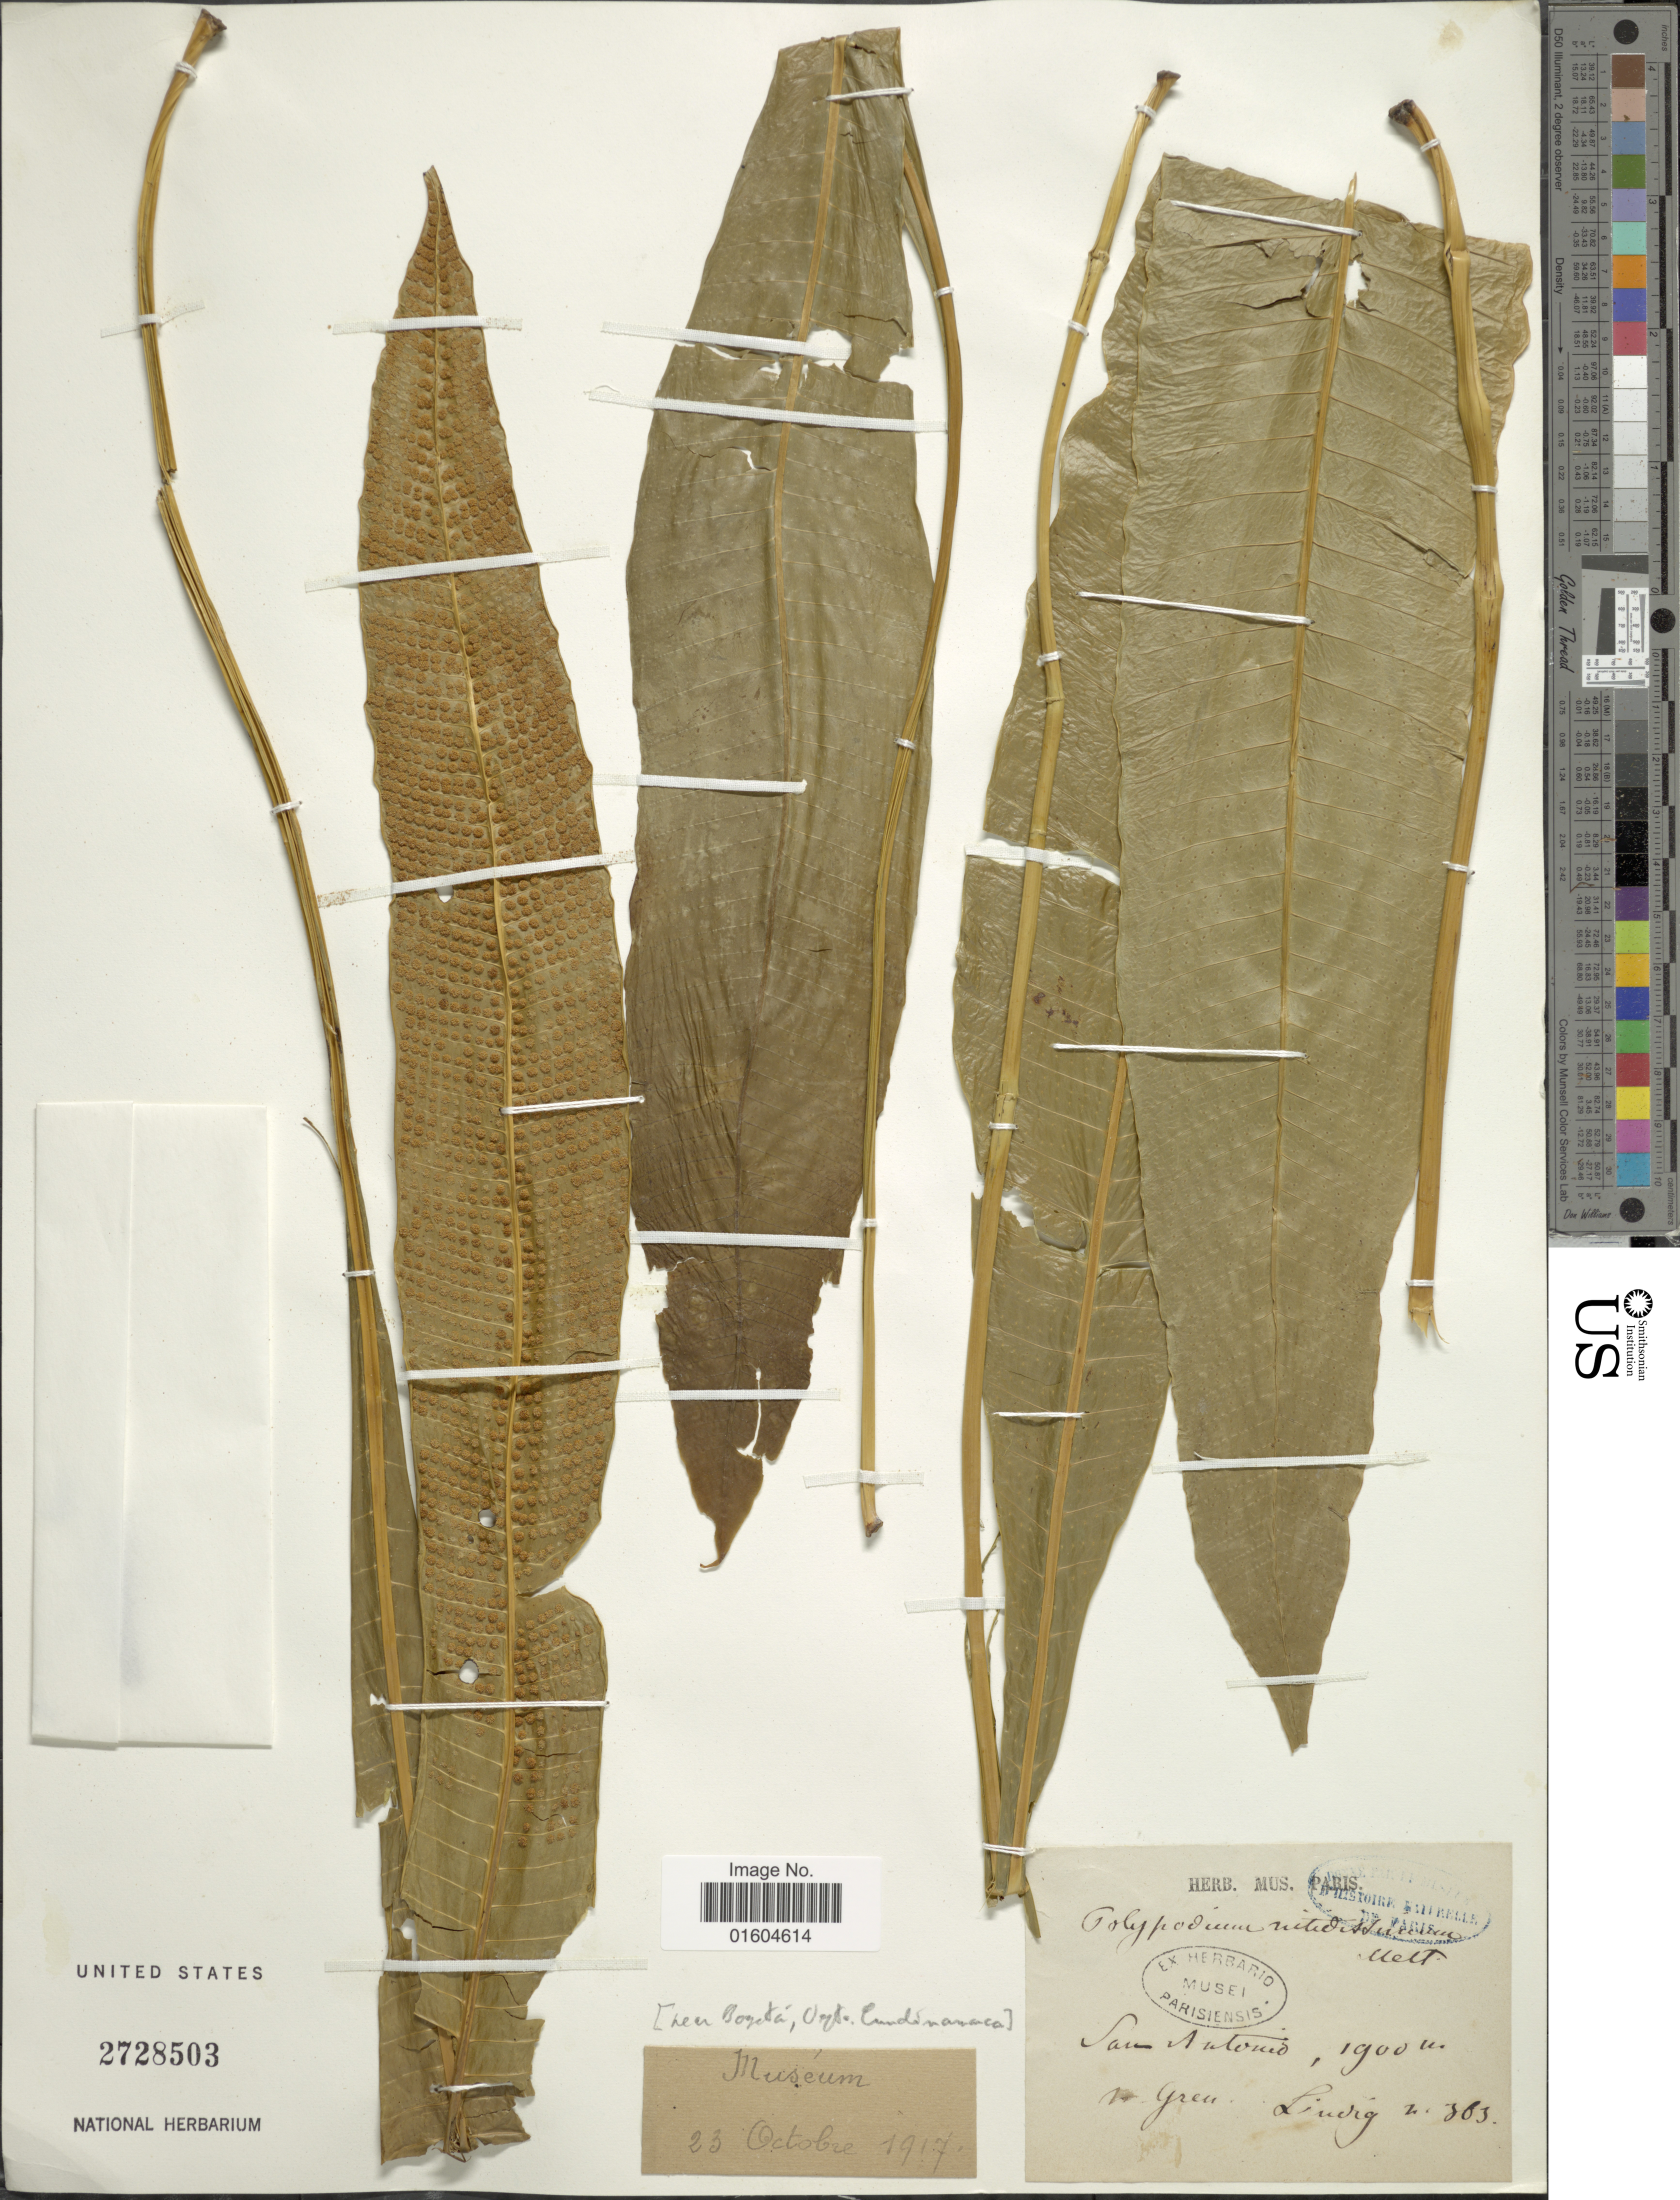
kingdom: Plantae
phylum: Tracheophyta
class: Polypodiopsida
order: Polypodiales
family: Polypodiaceae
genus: Campyloneurum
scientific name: Campyloneurum phyllitidis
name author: (L.) C. Presl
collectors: -. Lindig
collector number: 383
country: Grenada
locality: San Antonio, N. Gren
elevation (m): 1900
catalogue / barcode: US 2728503